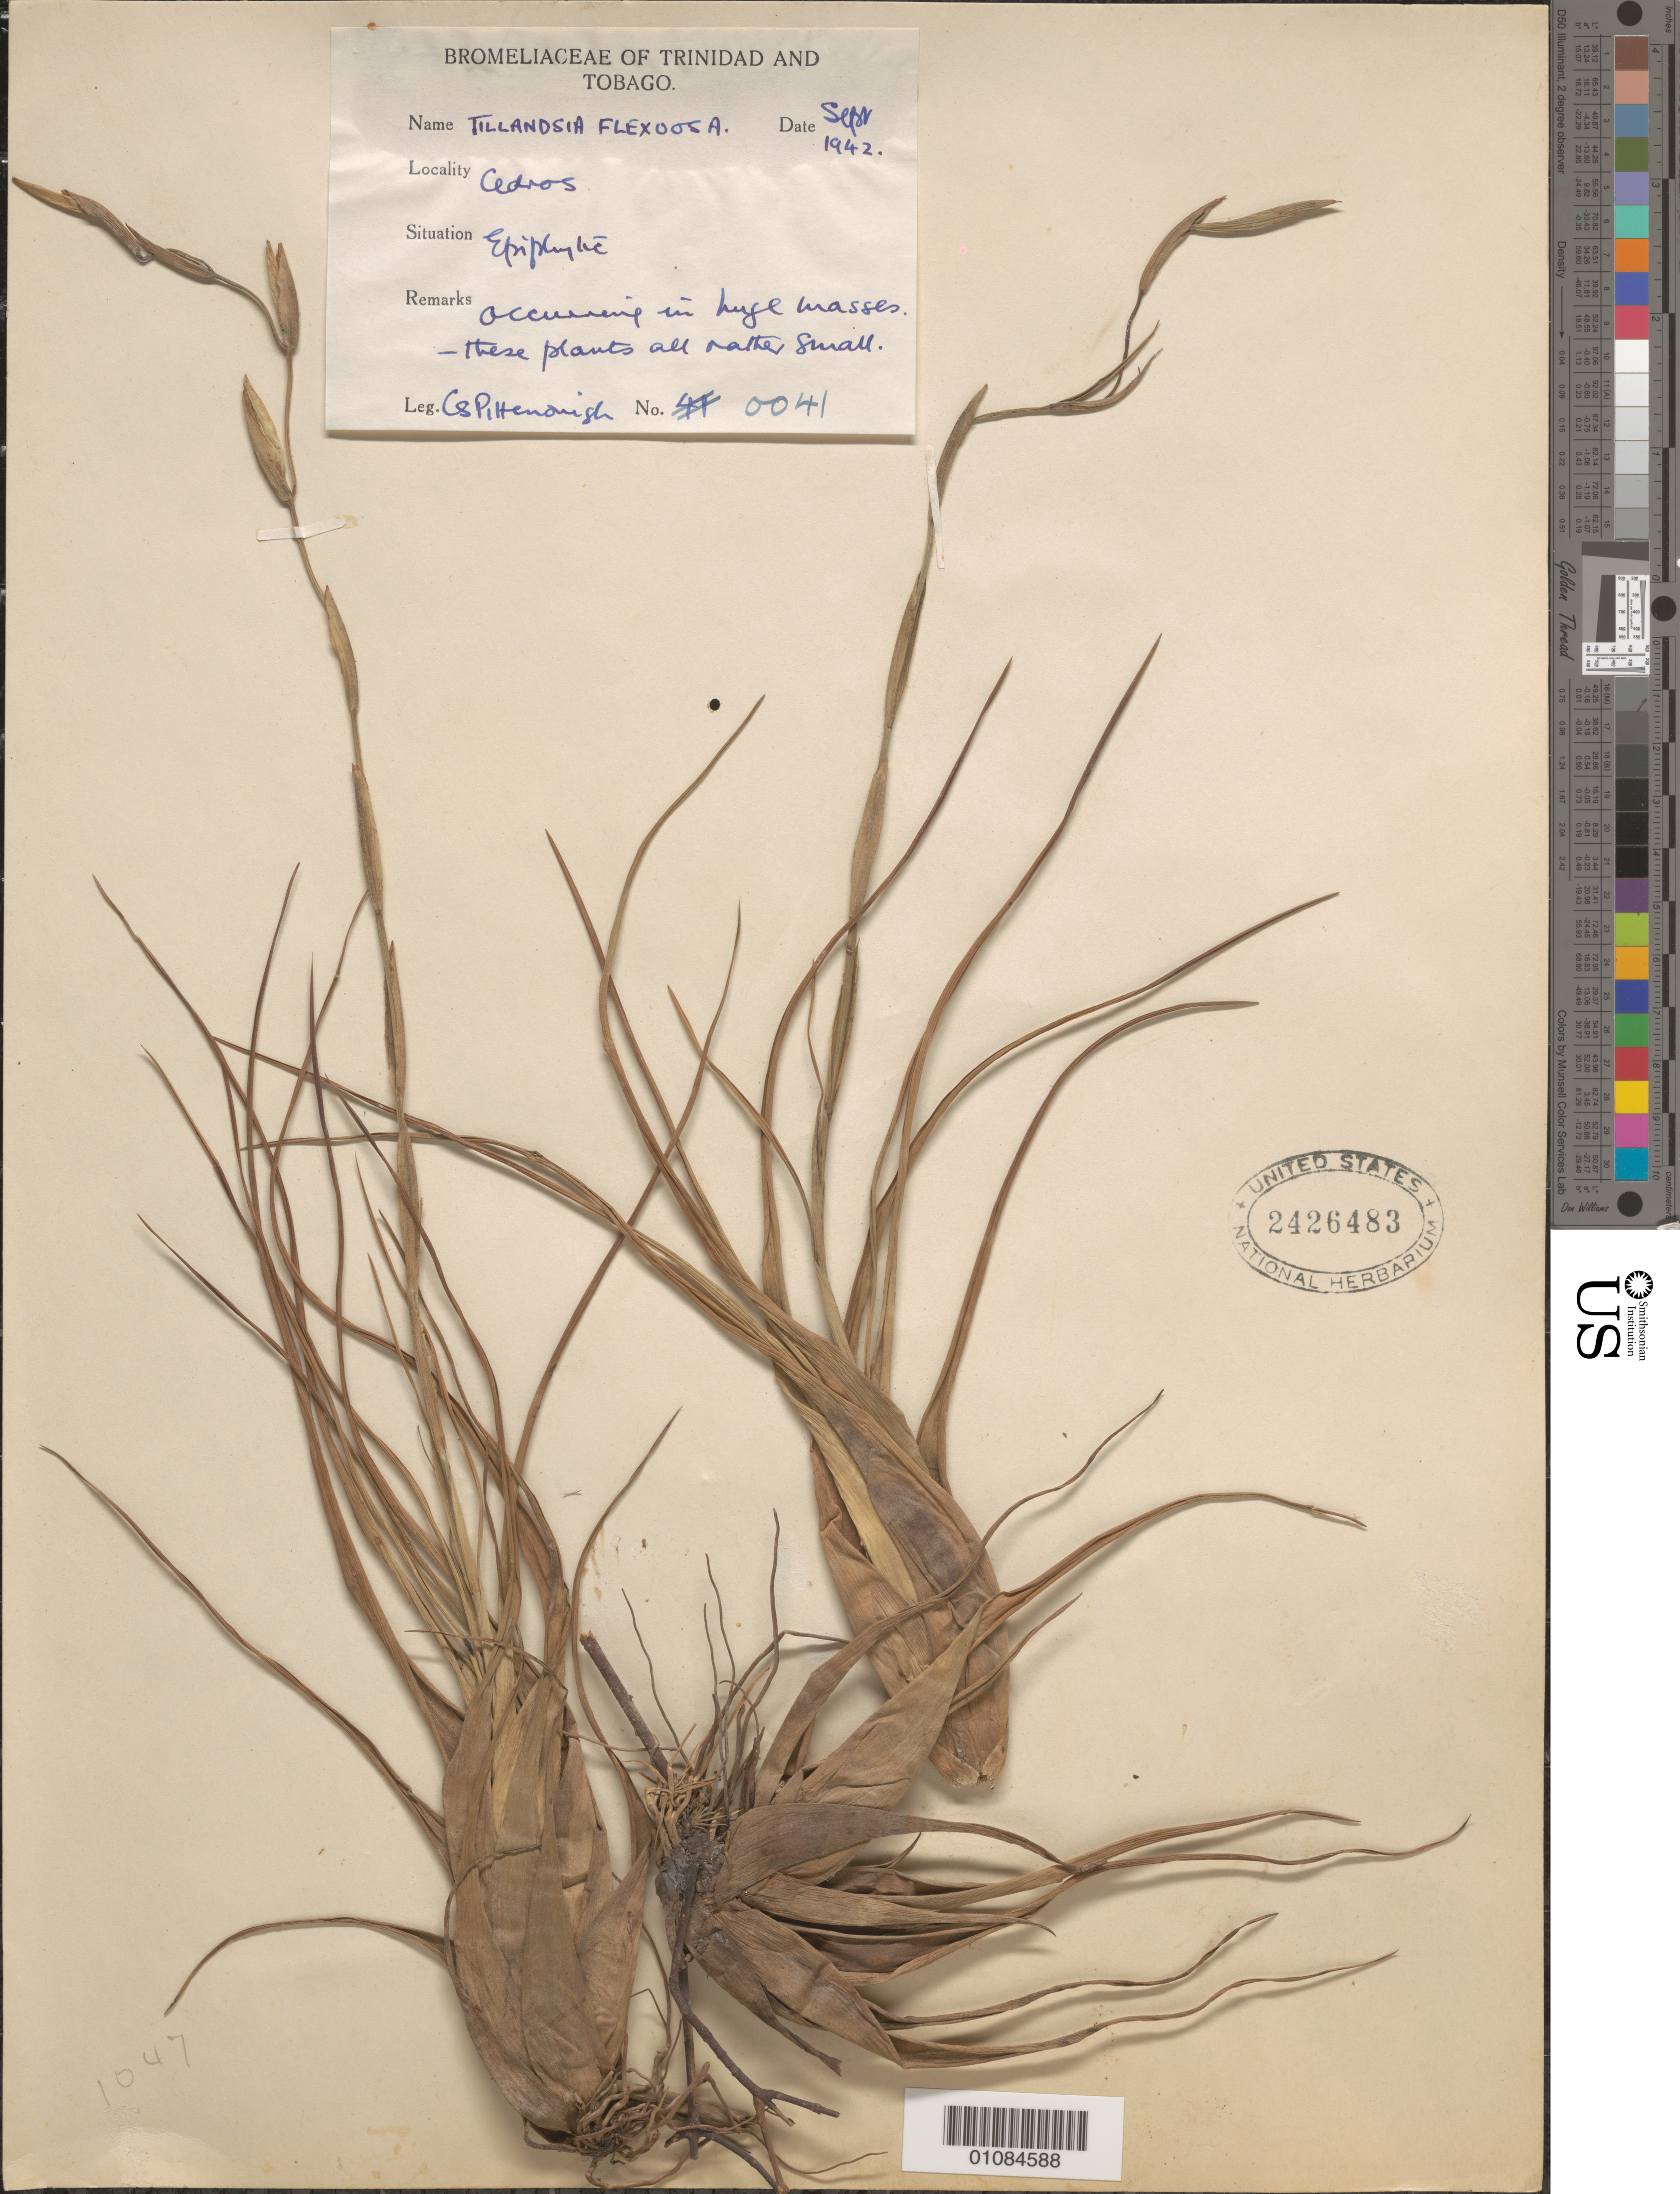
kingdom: Plantae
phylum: Tracheophyta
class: Liliopsida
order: Poales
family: Bromeliaceae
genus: Tillandsia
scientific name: Tillandsia flexuosa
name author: Sw.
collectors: C. S. Pittendrigh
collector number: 0041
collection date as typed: Sep 1944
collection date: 1944-09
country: Trinidad and Tobago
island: Trinidad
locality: Cedros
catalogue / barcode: US 2426483